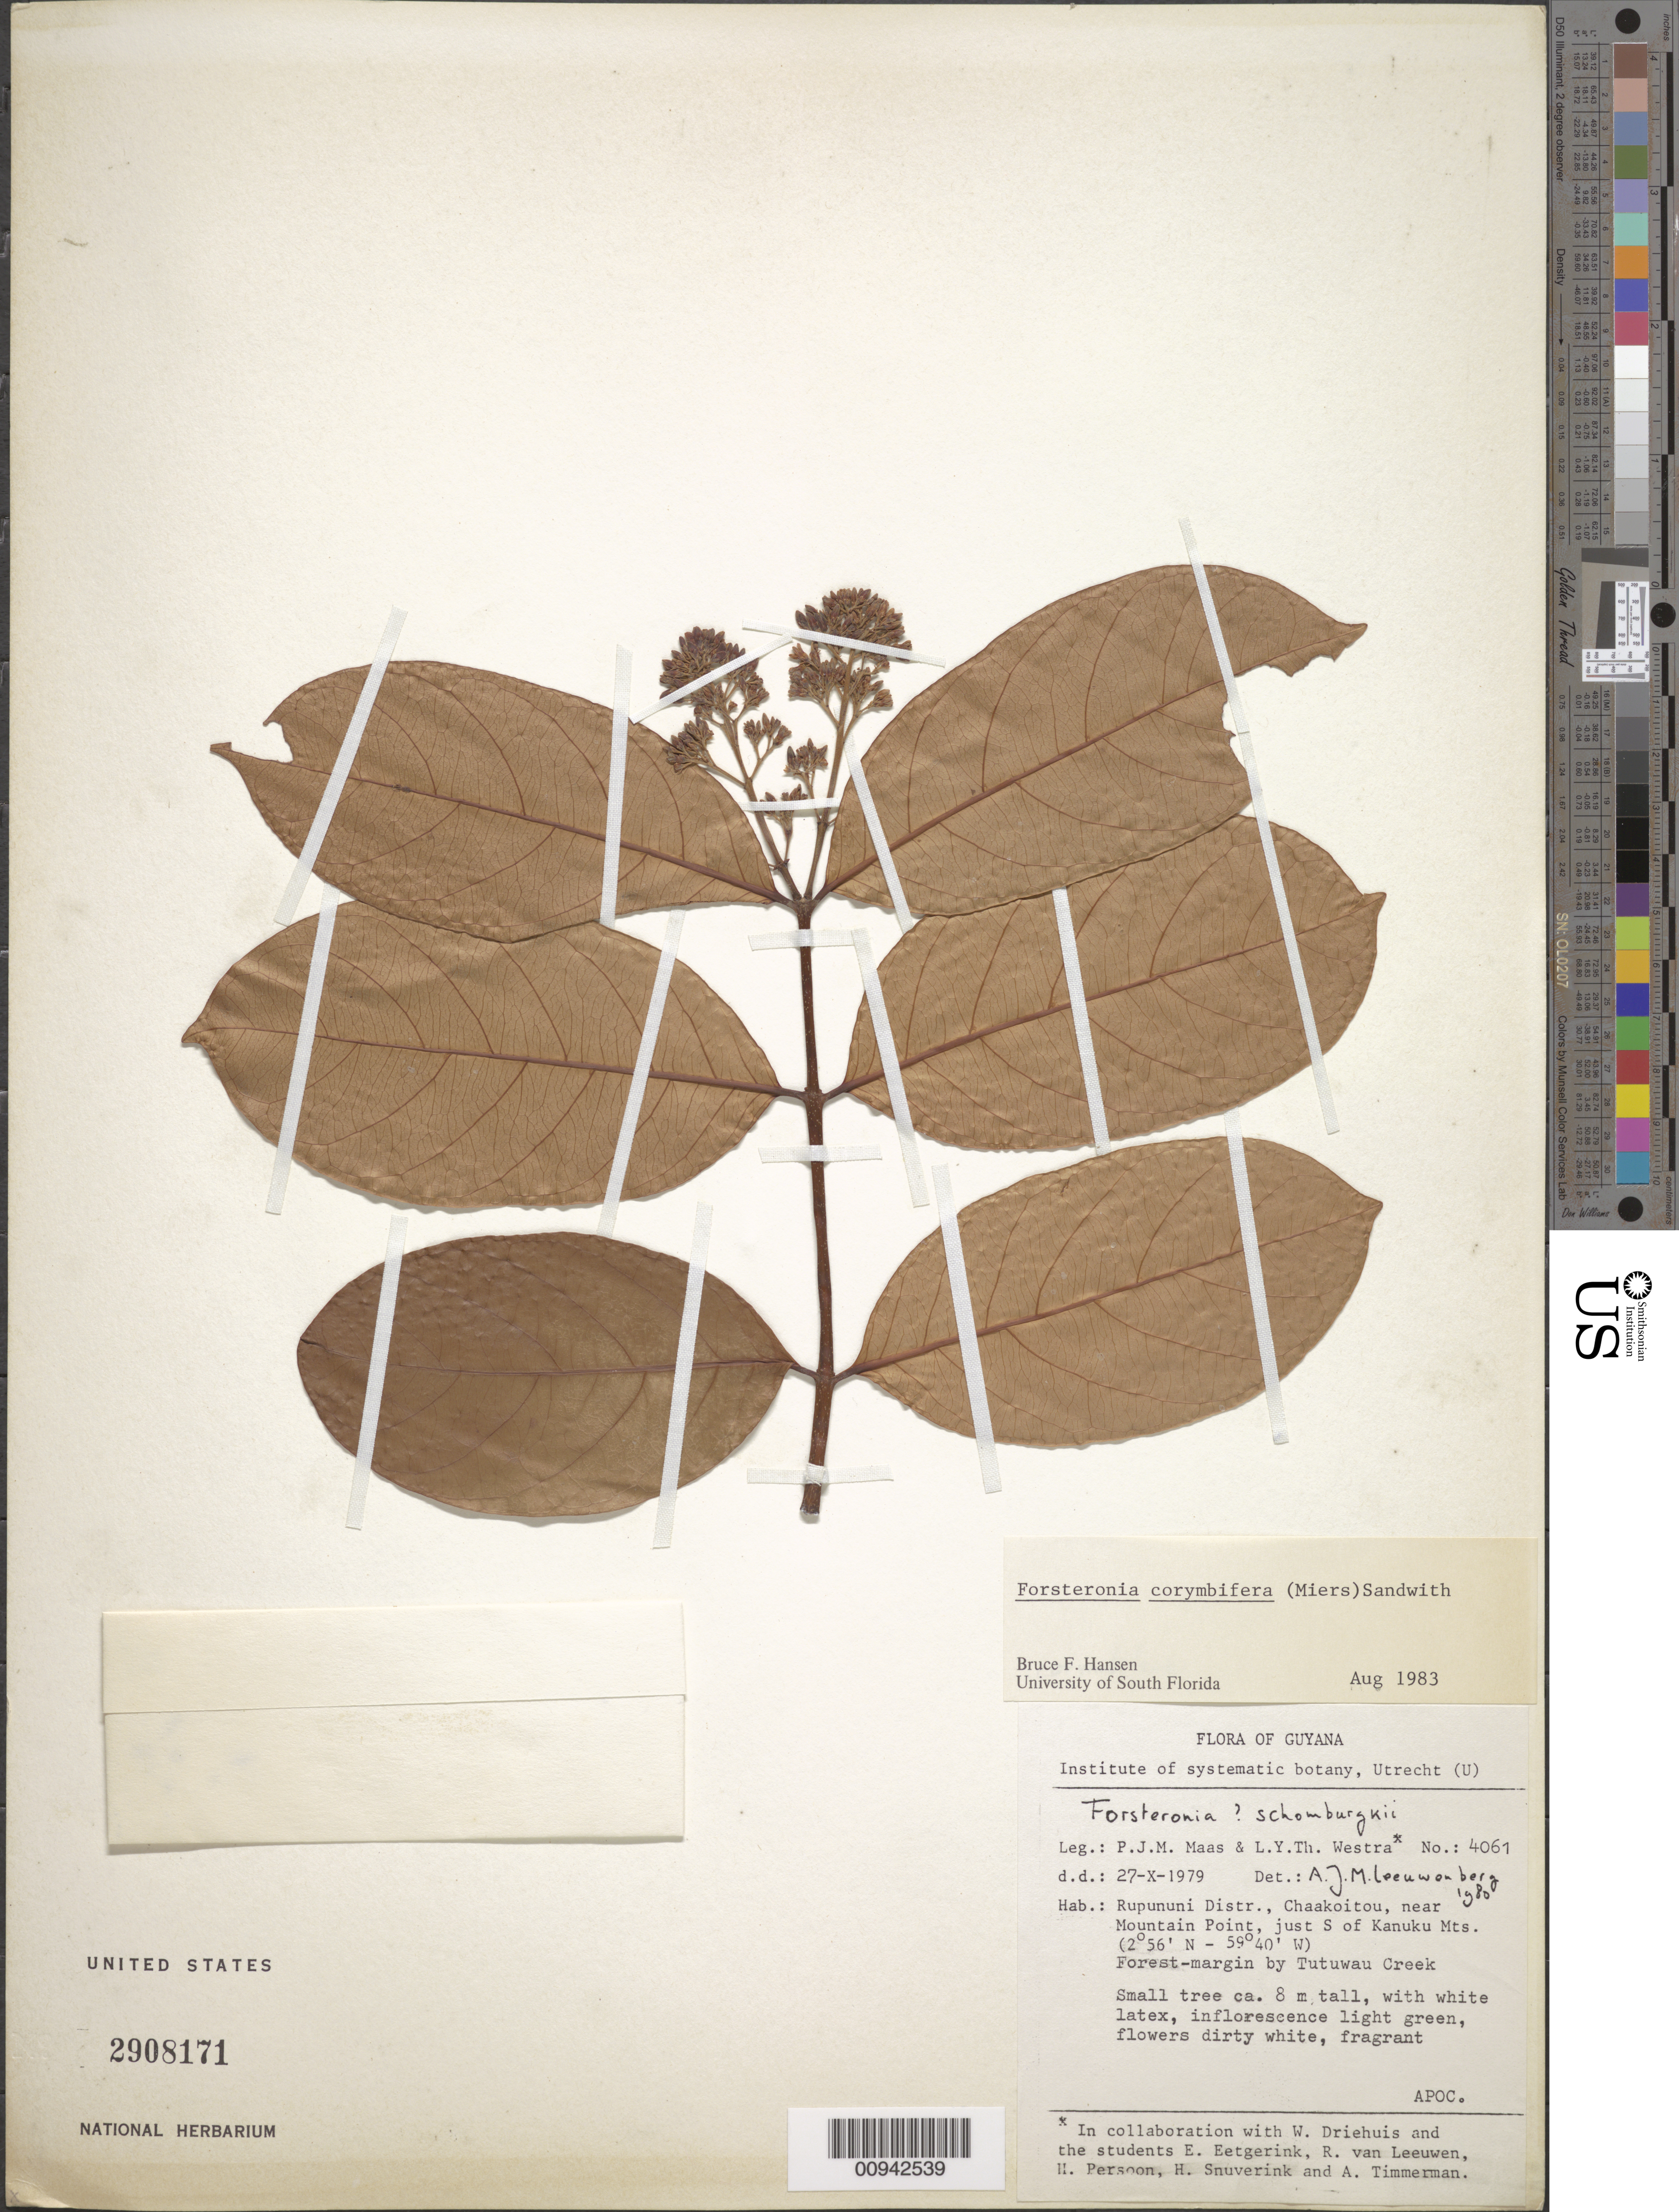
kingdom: Plantae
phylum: Tracheophyta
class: Magnoliopsida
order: Gentianales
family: Apocynaceae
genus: Forsteronia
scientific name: Forsteronia corymbifera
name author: (Miers) Sandwith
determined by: Hansen, B.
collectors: P. Maas & L. Y. T. Westra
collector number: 4061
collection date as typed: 27-Oct-79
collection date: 1979-10-27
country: Guyana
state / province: U. Takutu-U. Essequibo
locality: Chaakoitou, Tutuwau Creek, near Mt. Point, S of Kanuku Mts., Rupununi Dist.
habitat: Forest margin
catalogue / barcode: US 2908171